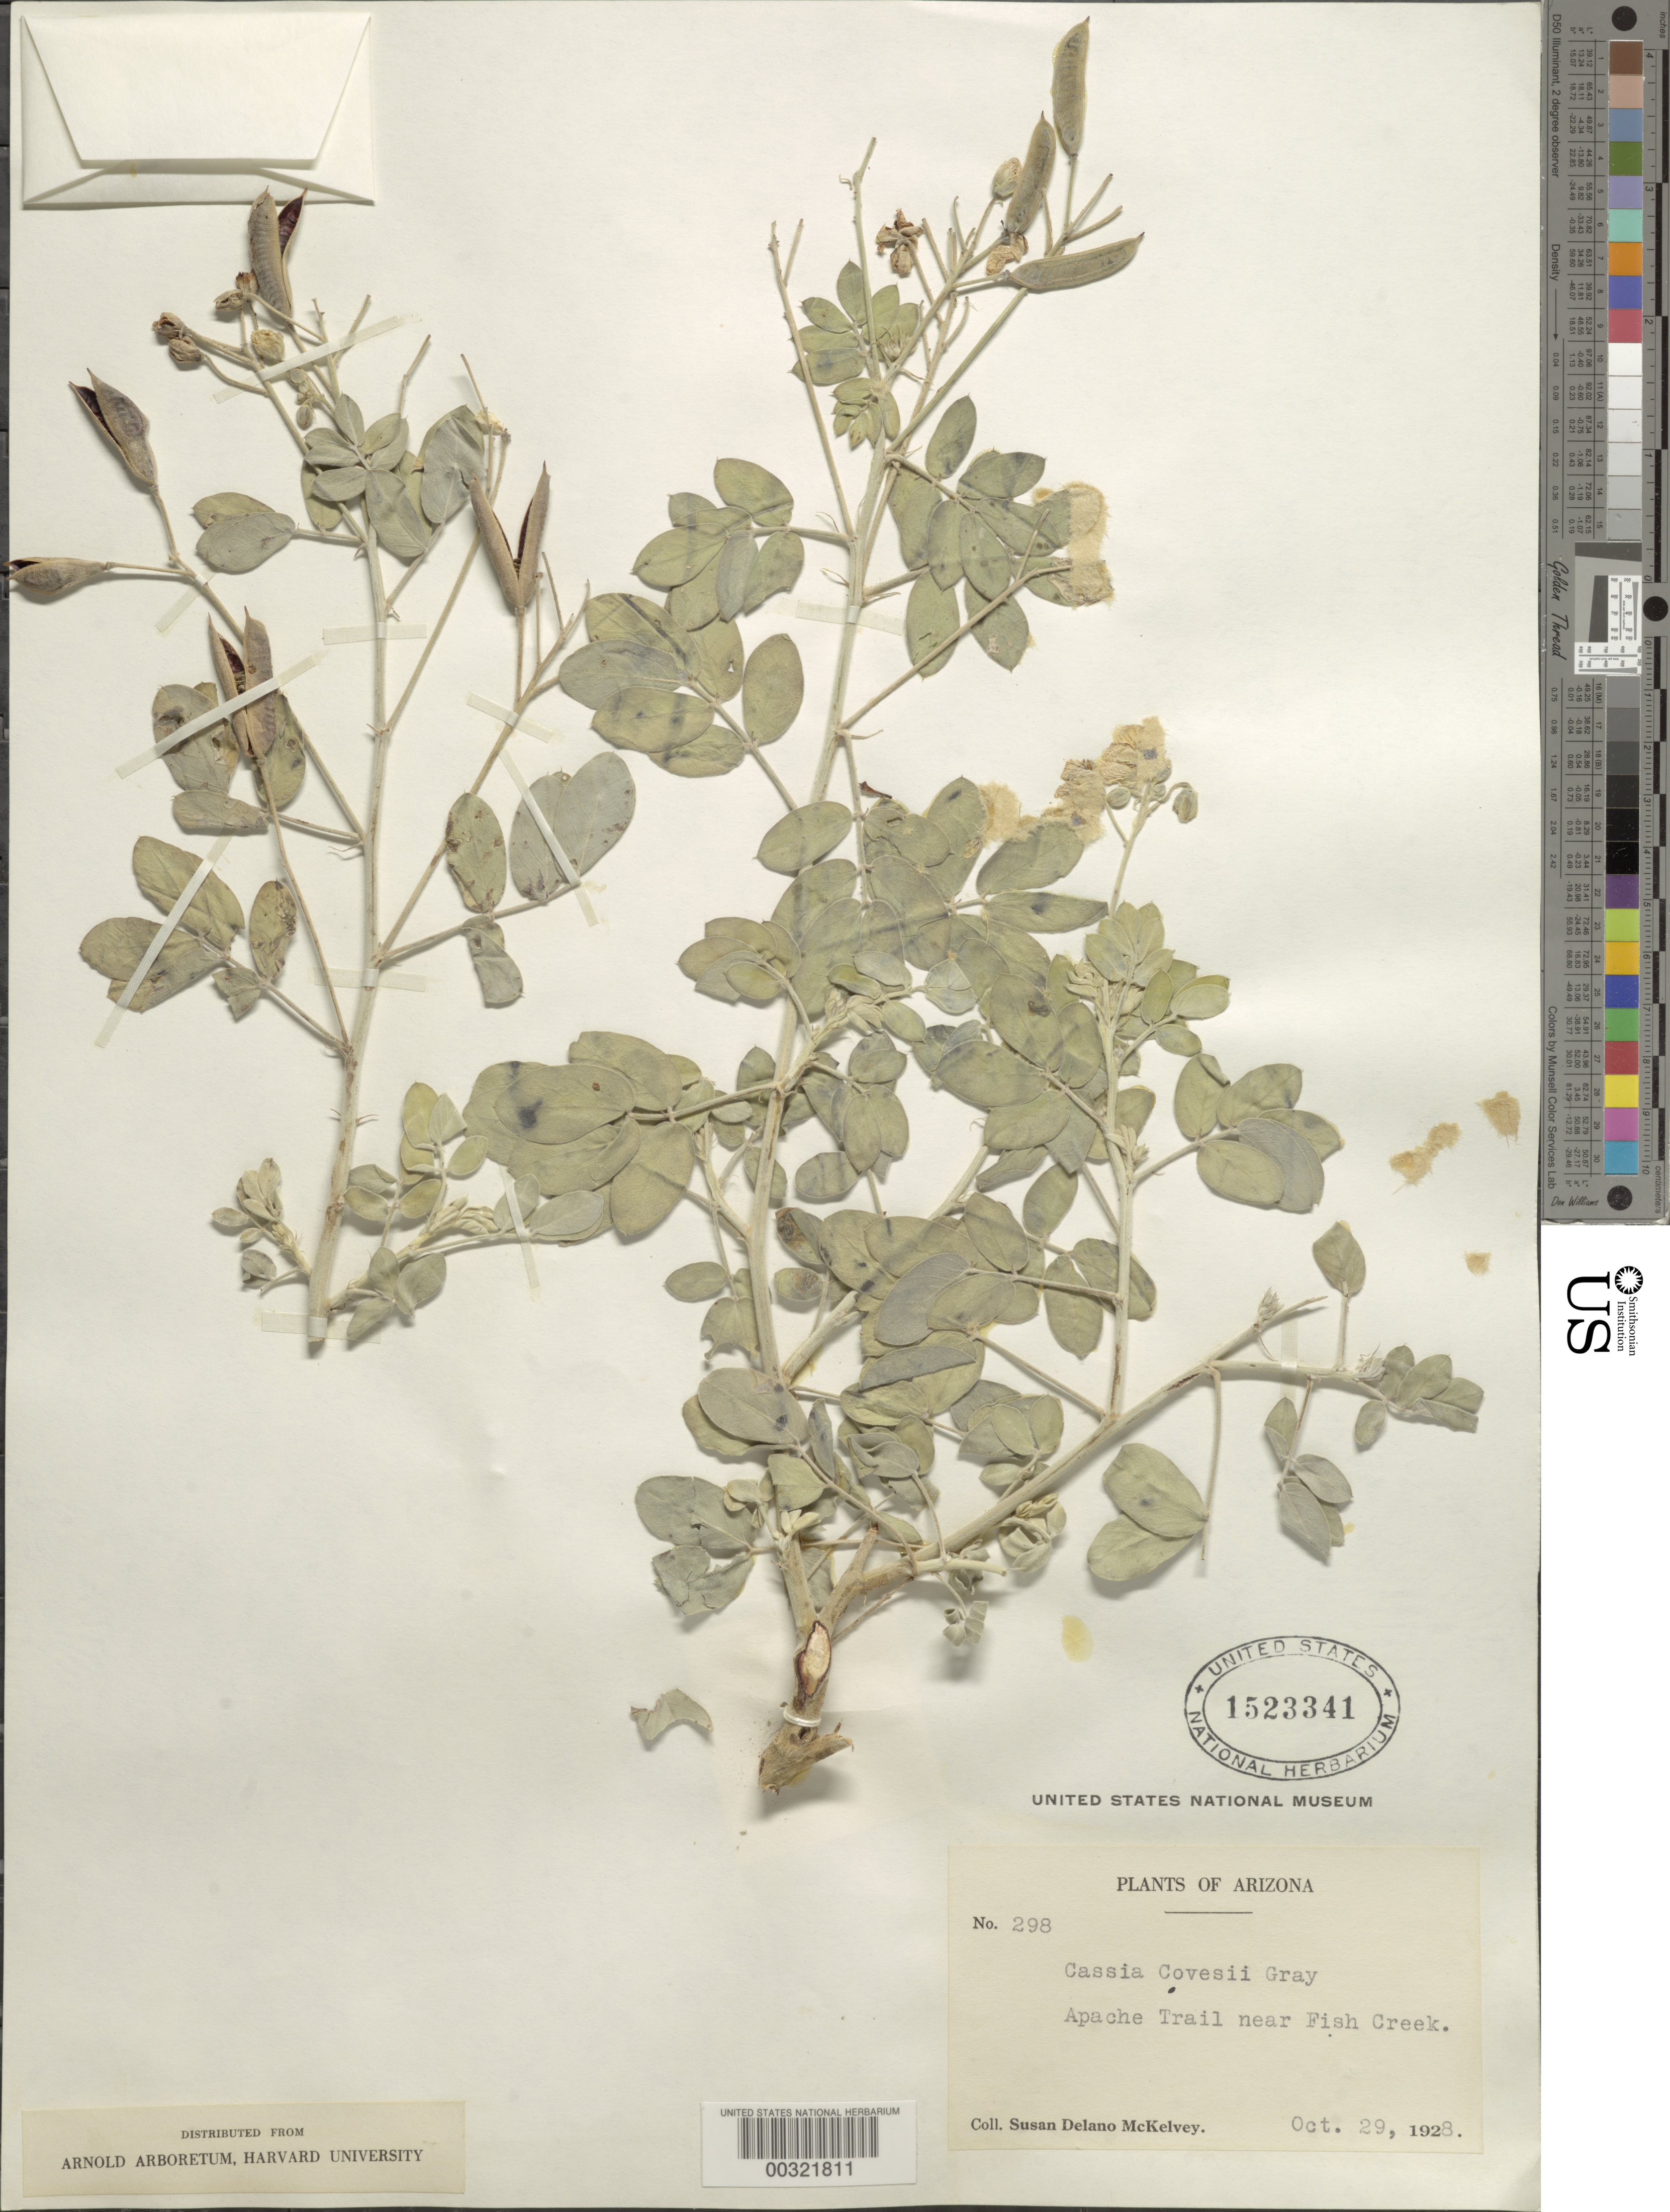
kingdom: Plantae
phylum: Tracheophyta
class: Magnoliopsida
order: Fabales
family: Fabaceae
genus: Senna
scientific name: Senna covesii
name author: (A. Gray) H.S. Irwin & Barneby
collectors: S. A. McKelvey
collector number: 298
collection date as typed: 29 Oct 1928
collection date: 1928-10-29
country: United States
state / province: Arizona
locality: Apache trail near fish creek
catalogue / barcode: US 1523341